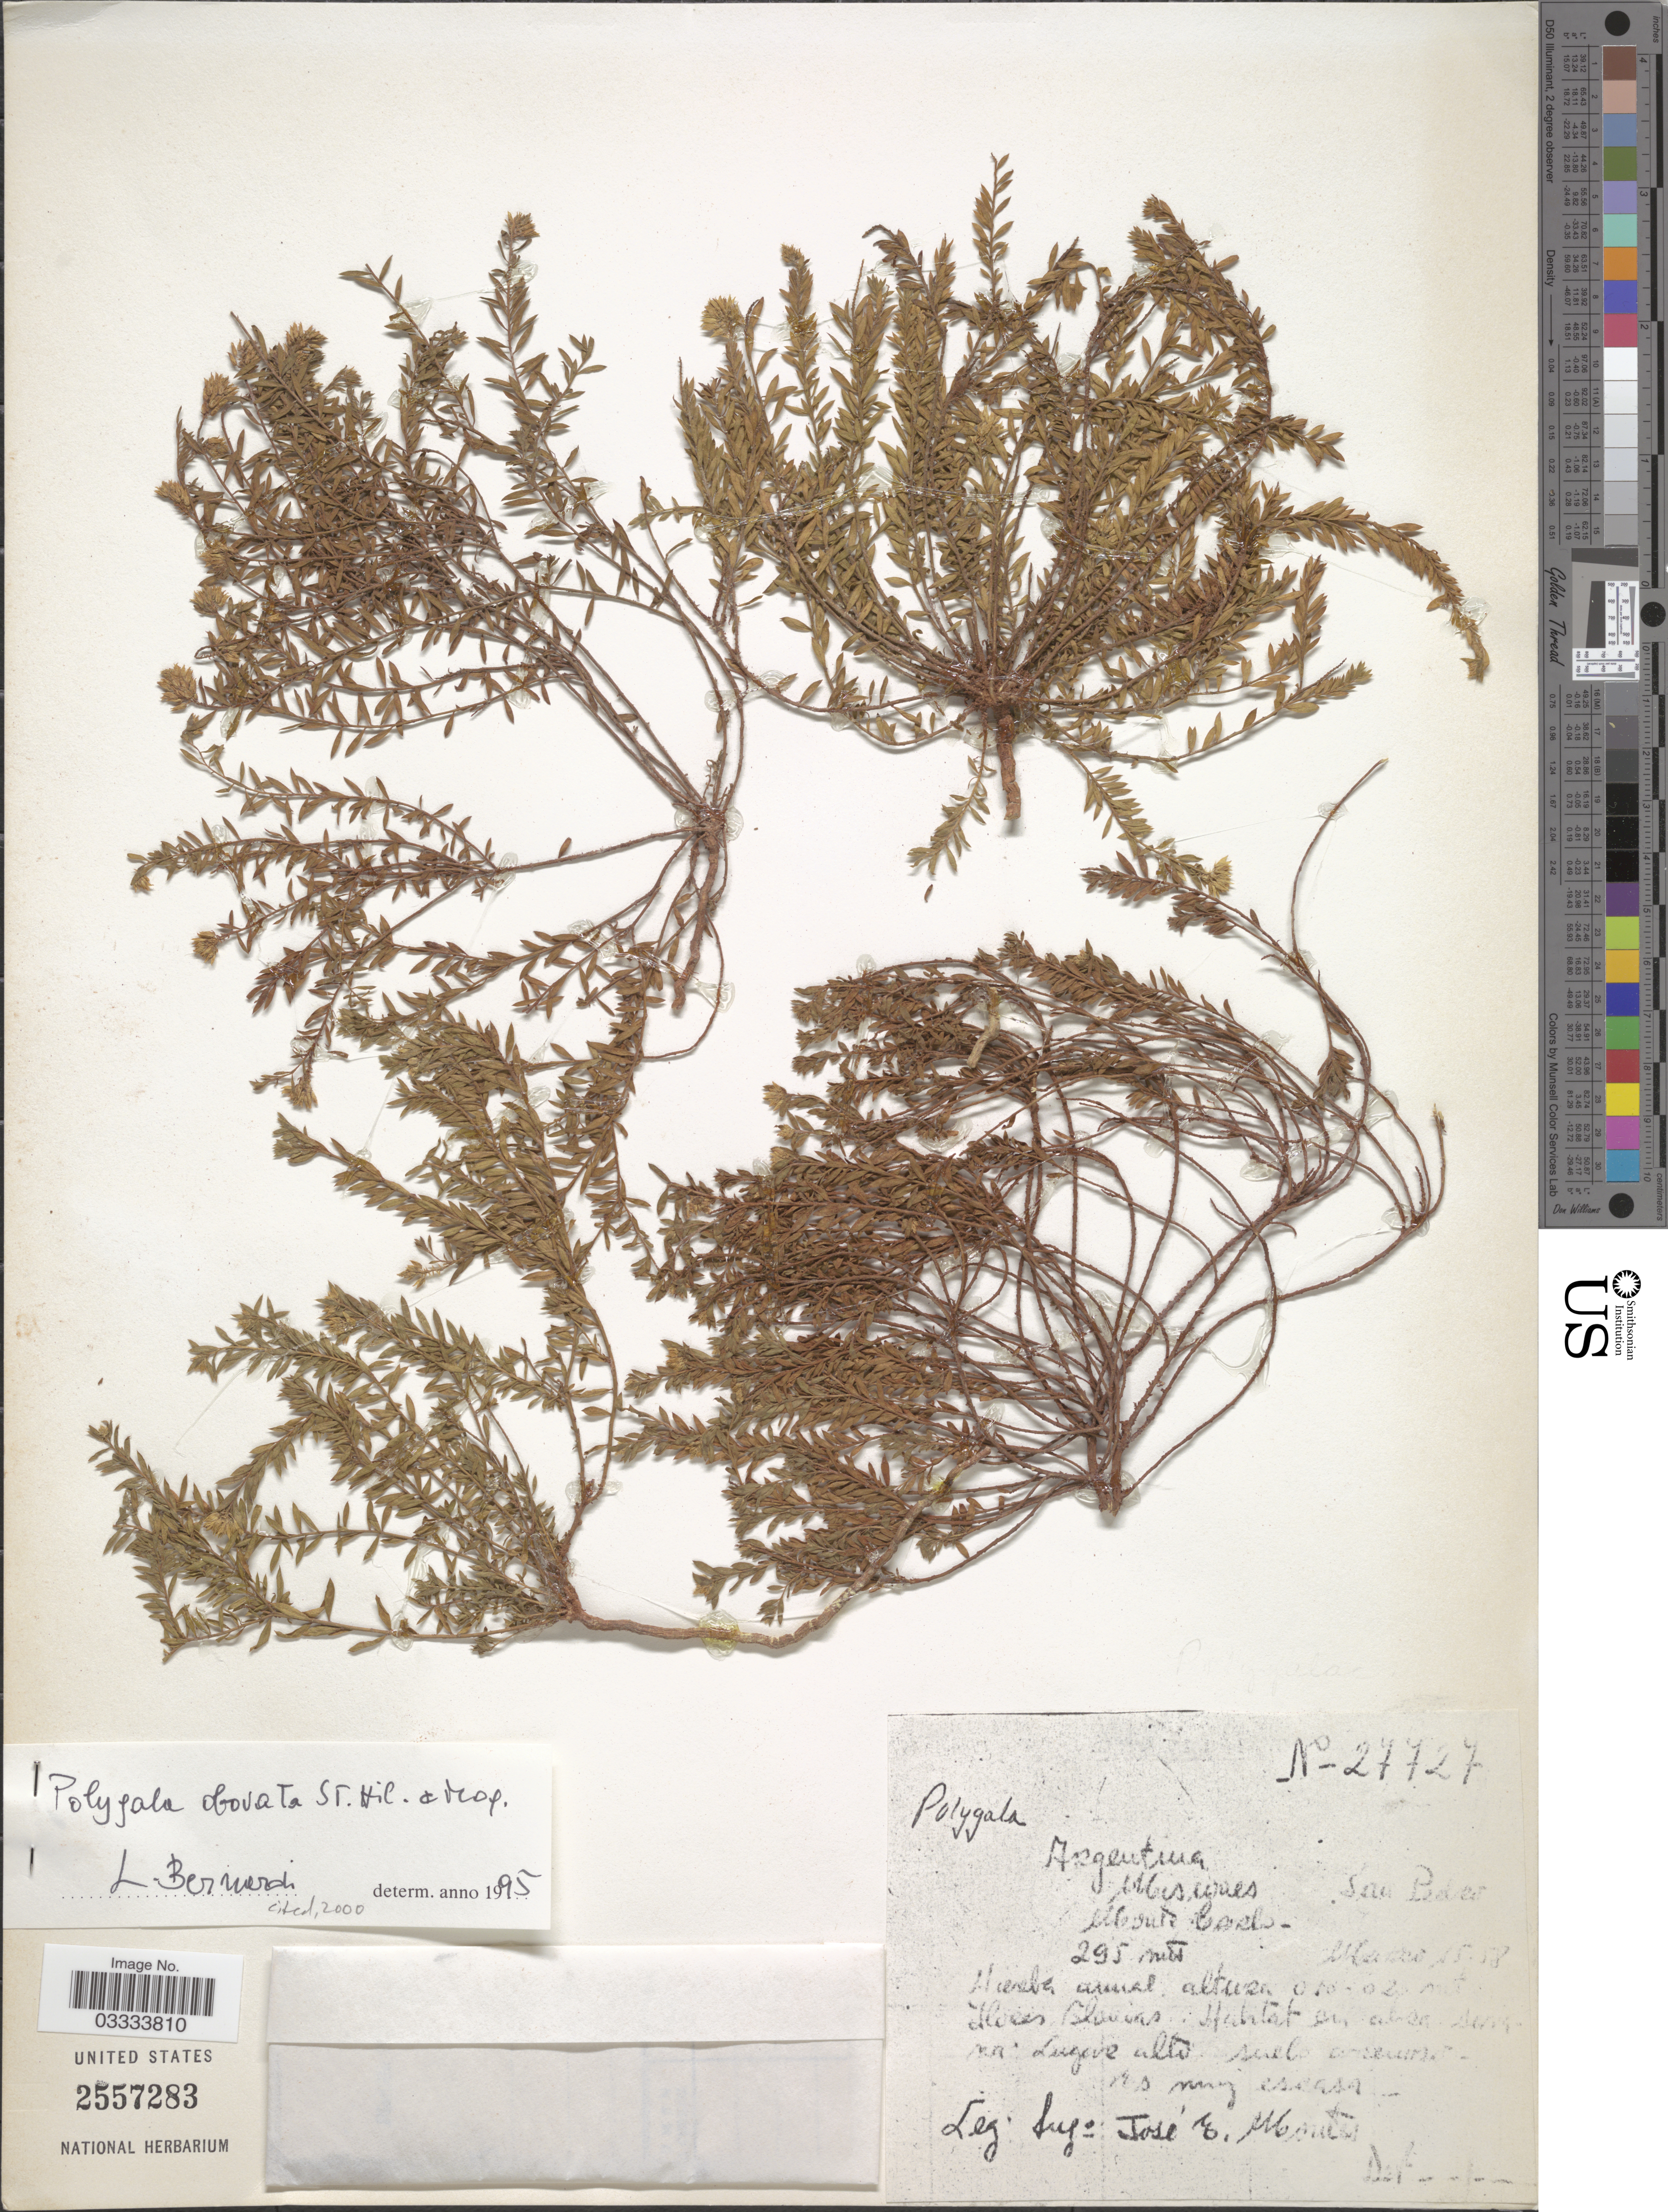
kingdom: Plantae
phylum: Tracheophyta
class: Magnoliopsida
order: Fabales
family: Polygalaceae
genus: Polygala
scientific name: Polygala obovata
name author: A. St.-Hil. & Moq.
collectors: J. E. Montes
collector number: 27727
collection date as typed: Transcribed d/m/y: 15/3/58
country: Argentina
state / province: Misiones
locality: San Pedro. Monte Carlo.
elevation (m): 295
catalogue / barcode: US 2557283